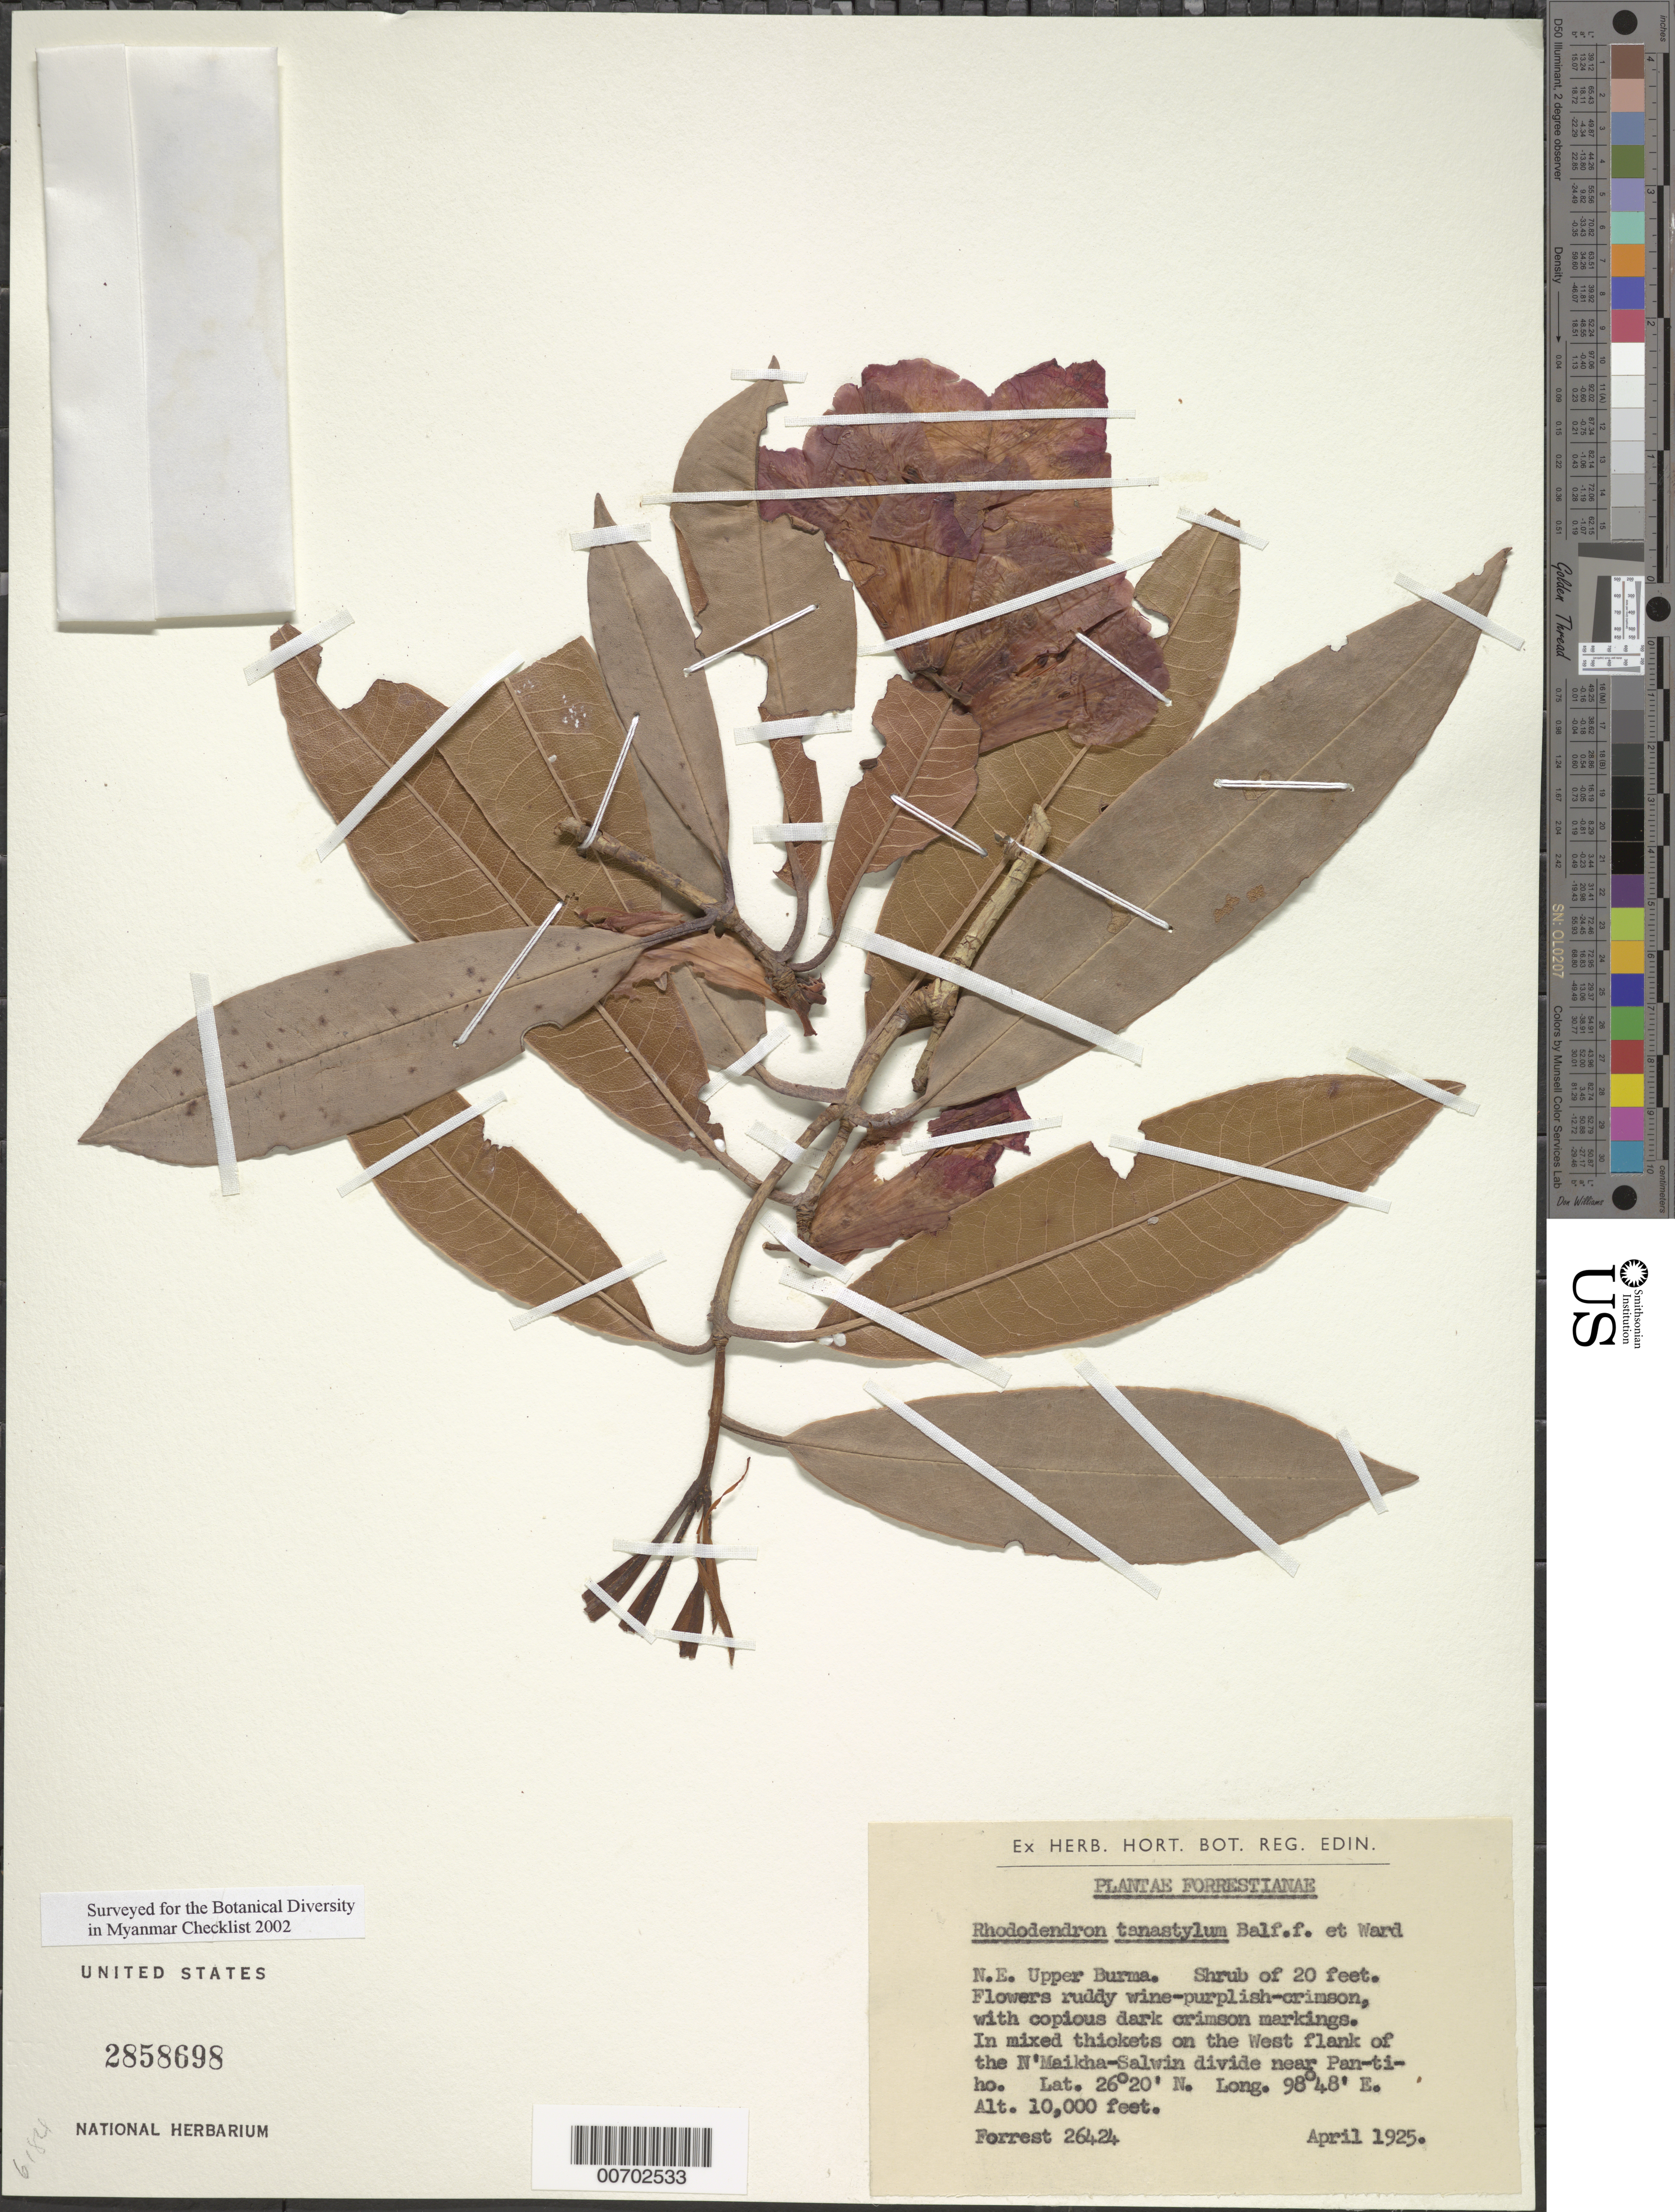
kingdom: Plantae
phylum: Tracheophyta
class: Magnoliopsida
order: Ericales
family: Ericaceae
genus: Rhododendron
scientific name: Rhododendron tanastylum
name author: Balf. f. & Kingdon-Ward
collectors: G. Forrest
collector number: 26424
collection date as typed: Apr 1925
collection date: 1925-04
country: Myanmar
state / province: Kachin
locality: N'Maikha-Salwin Divide, W flank, near Pan-ti-ho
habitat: In mixed thickets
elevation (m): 3048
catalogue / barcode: US 2858698